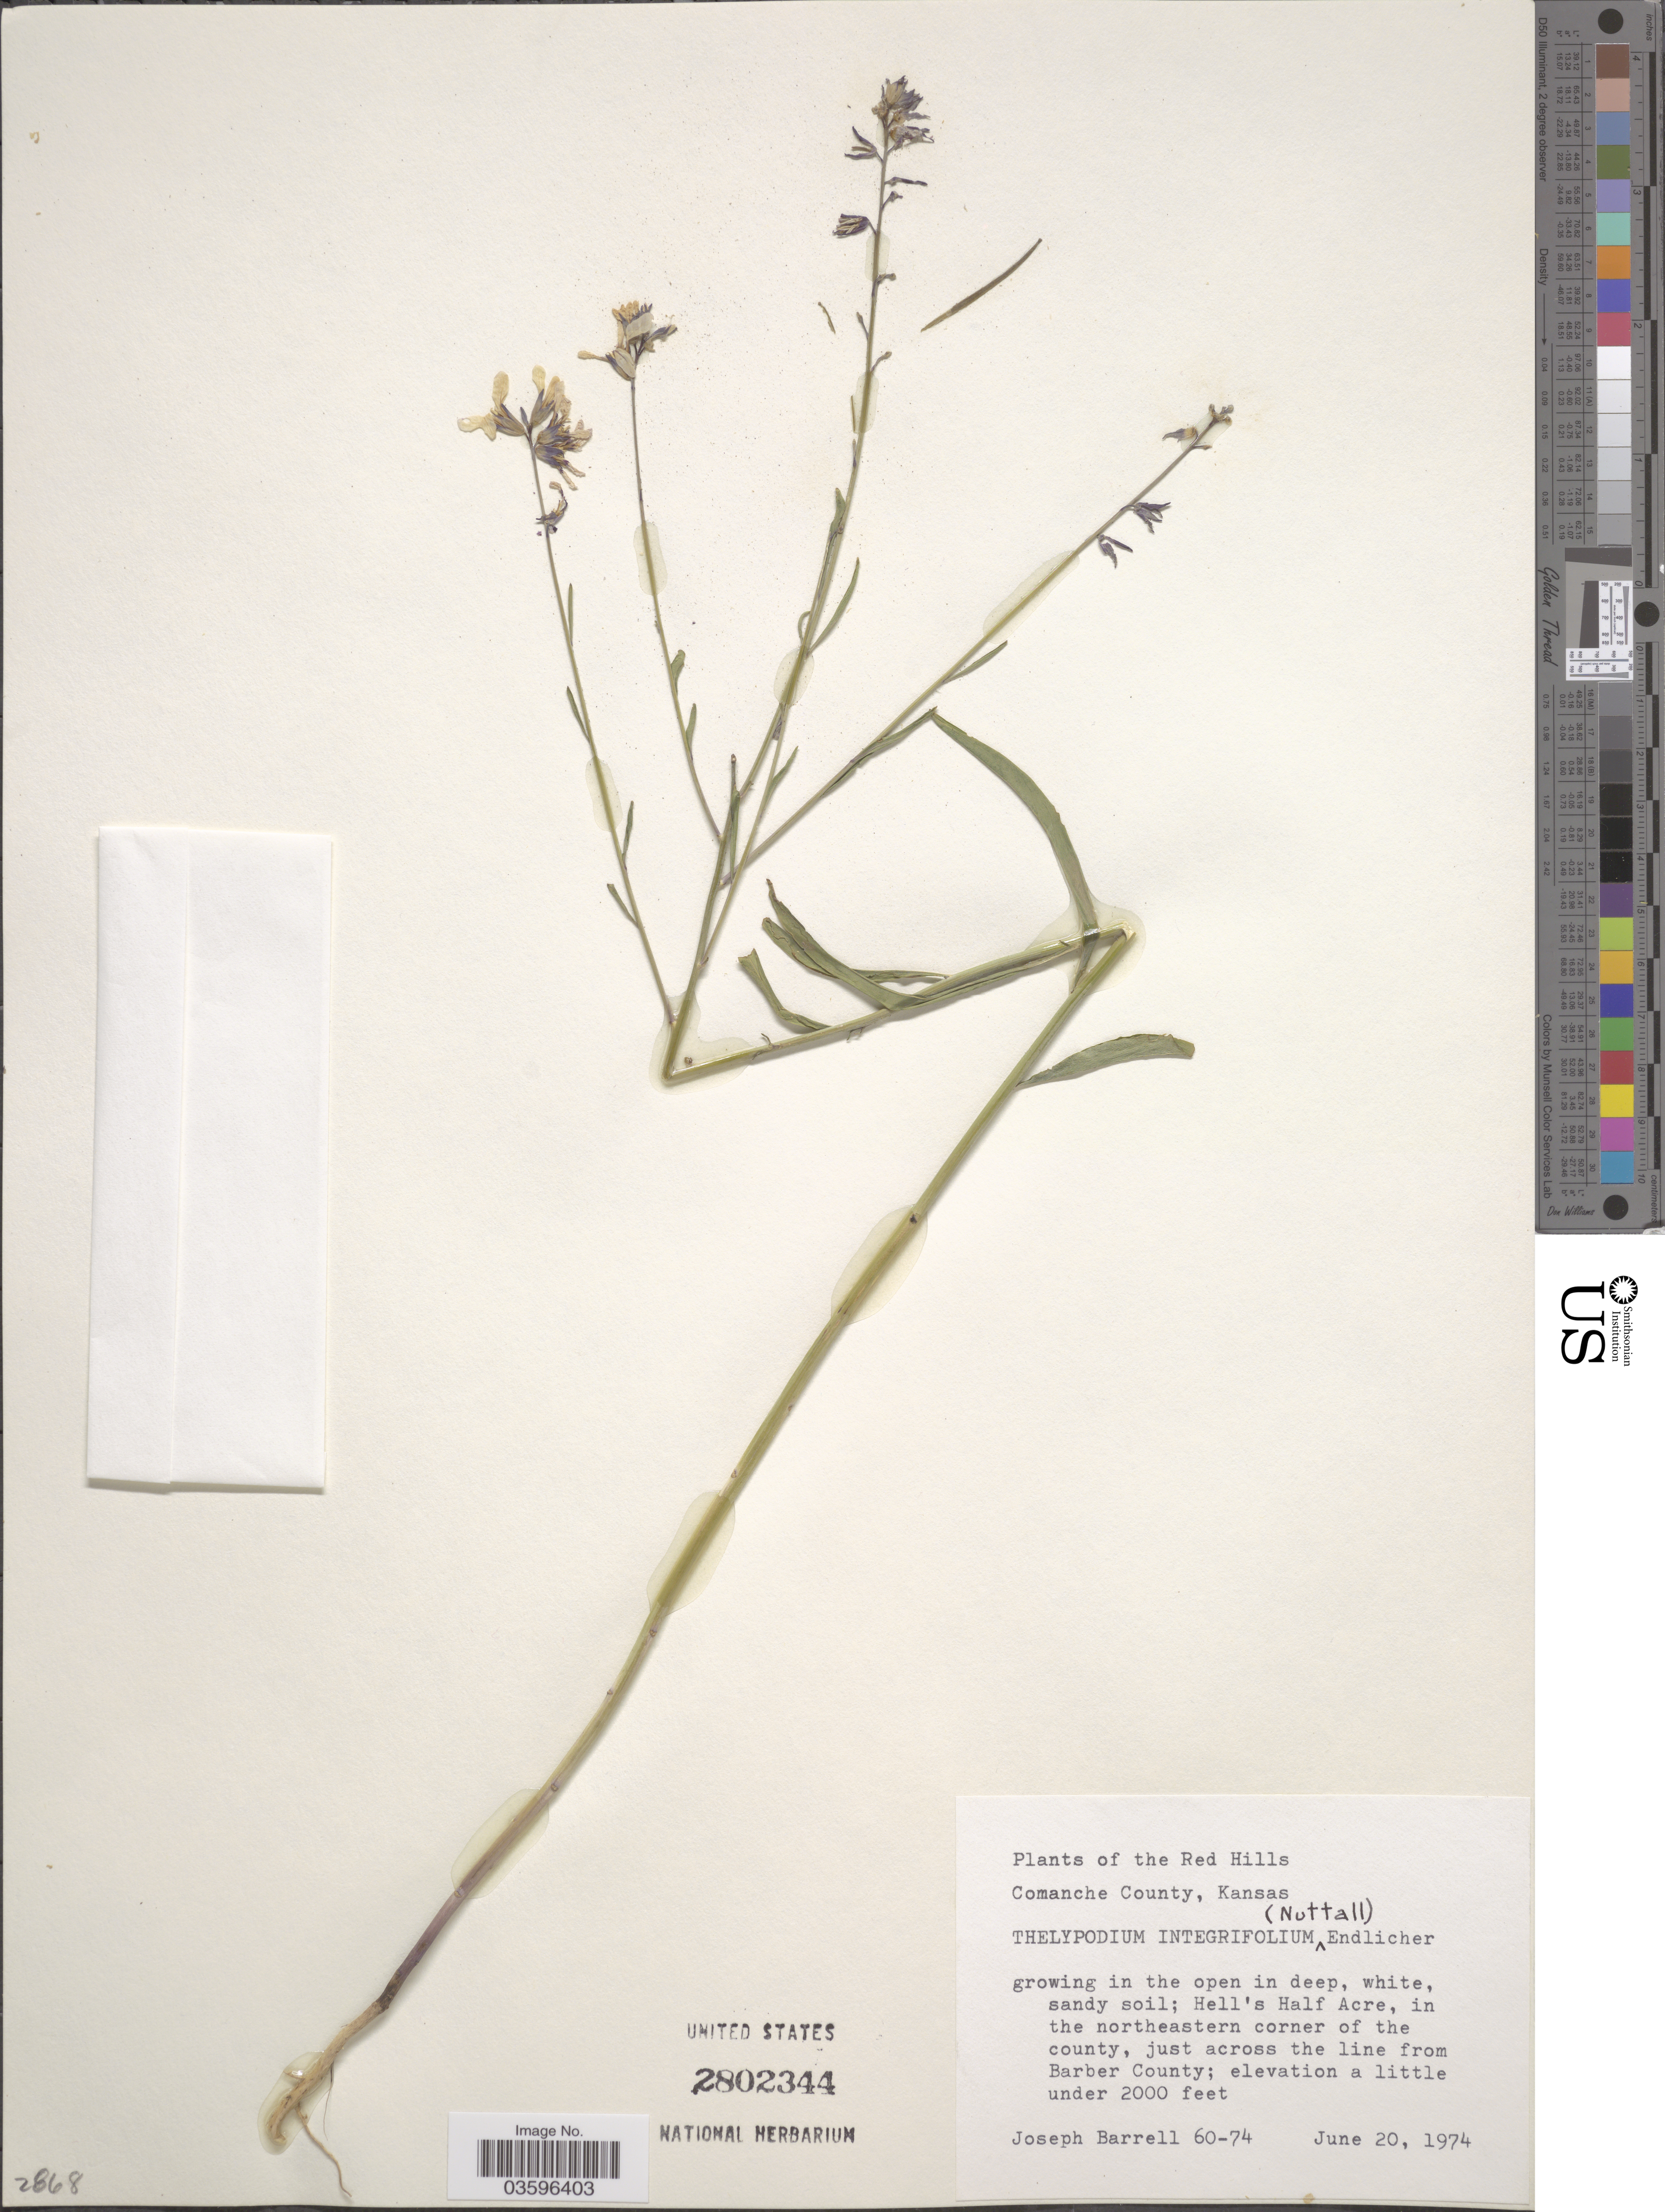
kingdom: Plantae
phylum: Tracheophyta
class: Magnoliopsida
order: Brassicales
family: Brassicaceae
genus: Thelypodium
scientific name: Thelypodium integrifolium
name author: (Nutt.) Endl.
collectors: J. Barrell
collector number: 60-74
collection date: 1974-06-20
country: United States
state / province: Kansas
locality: The Red Hills. Comanche County. Hell's Half Acre, in the northeastern corner of the county, just across the line from Barber County.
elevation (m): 610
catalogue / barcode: US 2802344